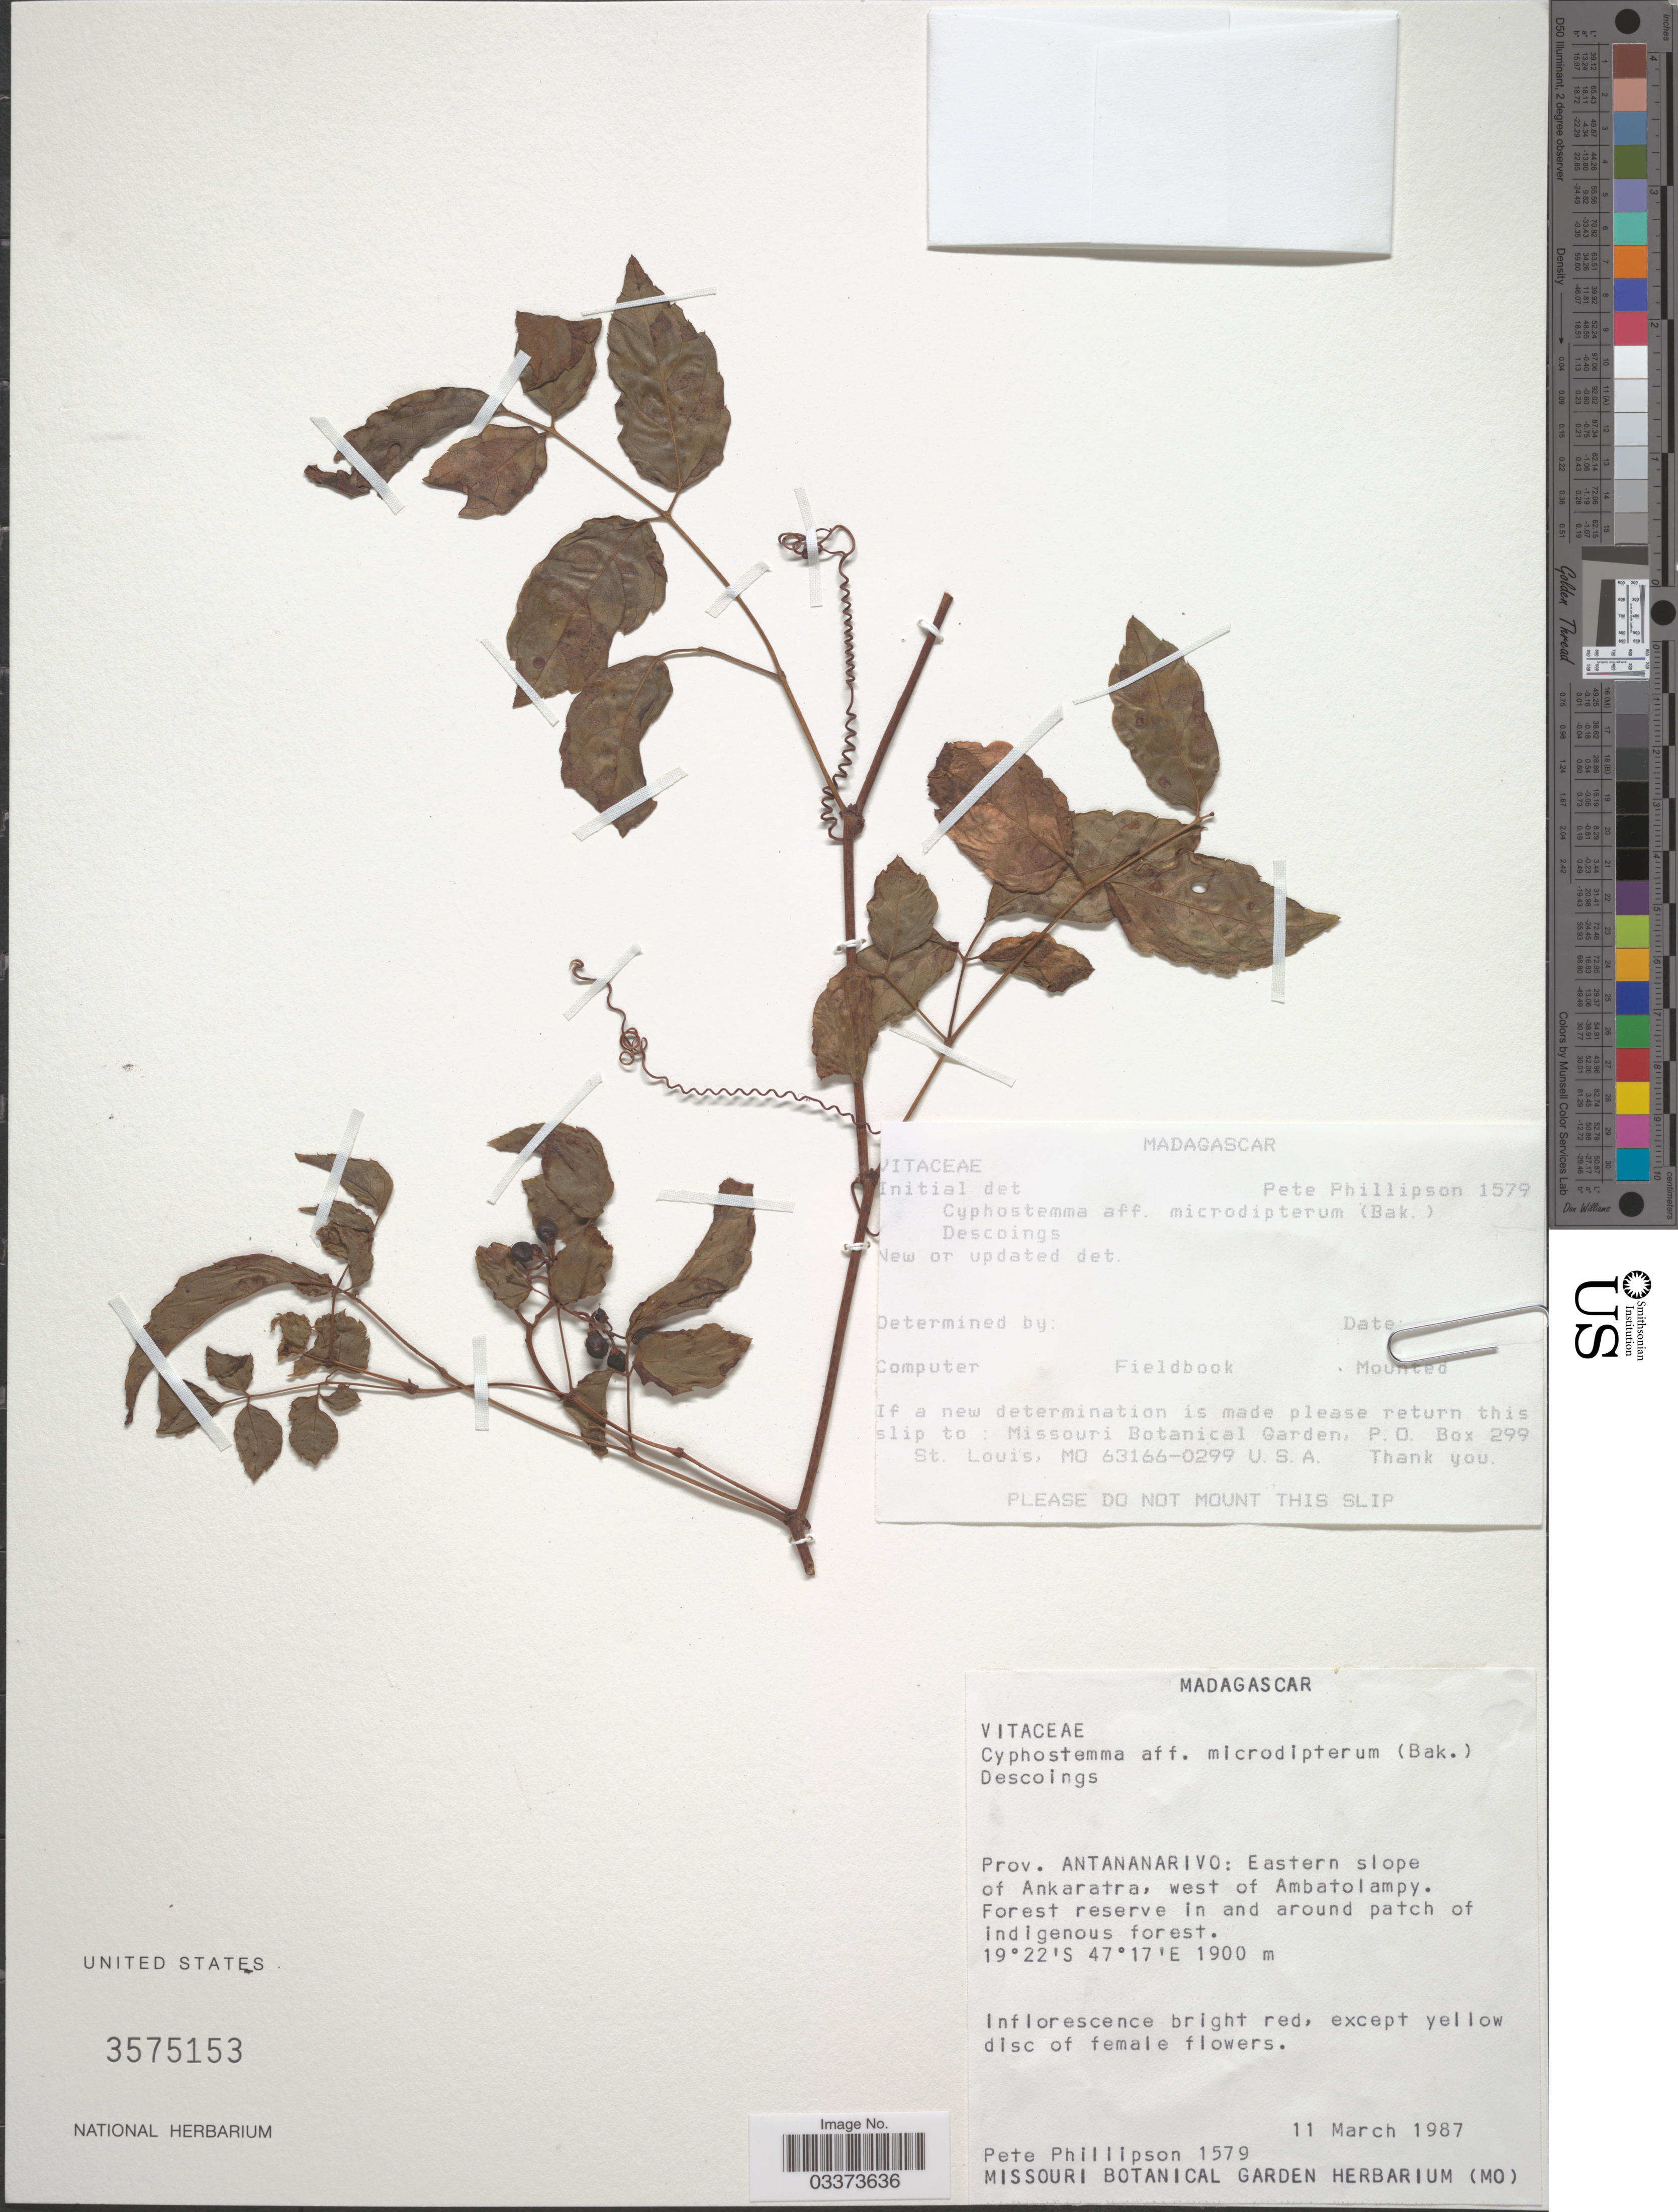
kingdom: Plantae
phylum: Tracheophyta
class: Magnoliopsida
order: Vitales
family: Vitaceae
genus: Cyphostemma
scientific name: Cyphostemma microdiptera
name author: (Baker) Desc.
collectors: P. B. Phillipson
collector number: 1579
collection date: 1987-03-11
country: Madagascar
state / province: Vakinankaratra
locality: Eastern slope of Ankaratra, west of Ambatolampy. Forest reserve in and around patch of indigenous forest.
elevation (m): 1900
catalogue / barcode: US 3575153